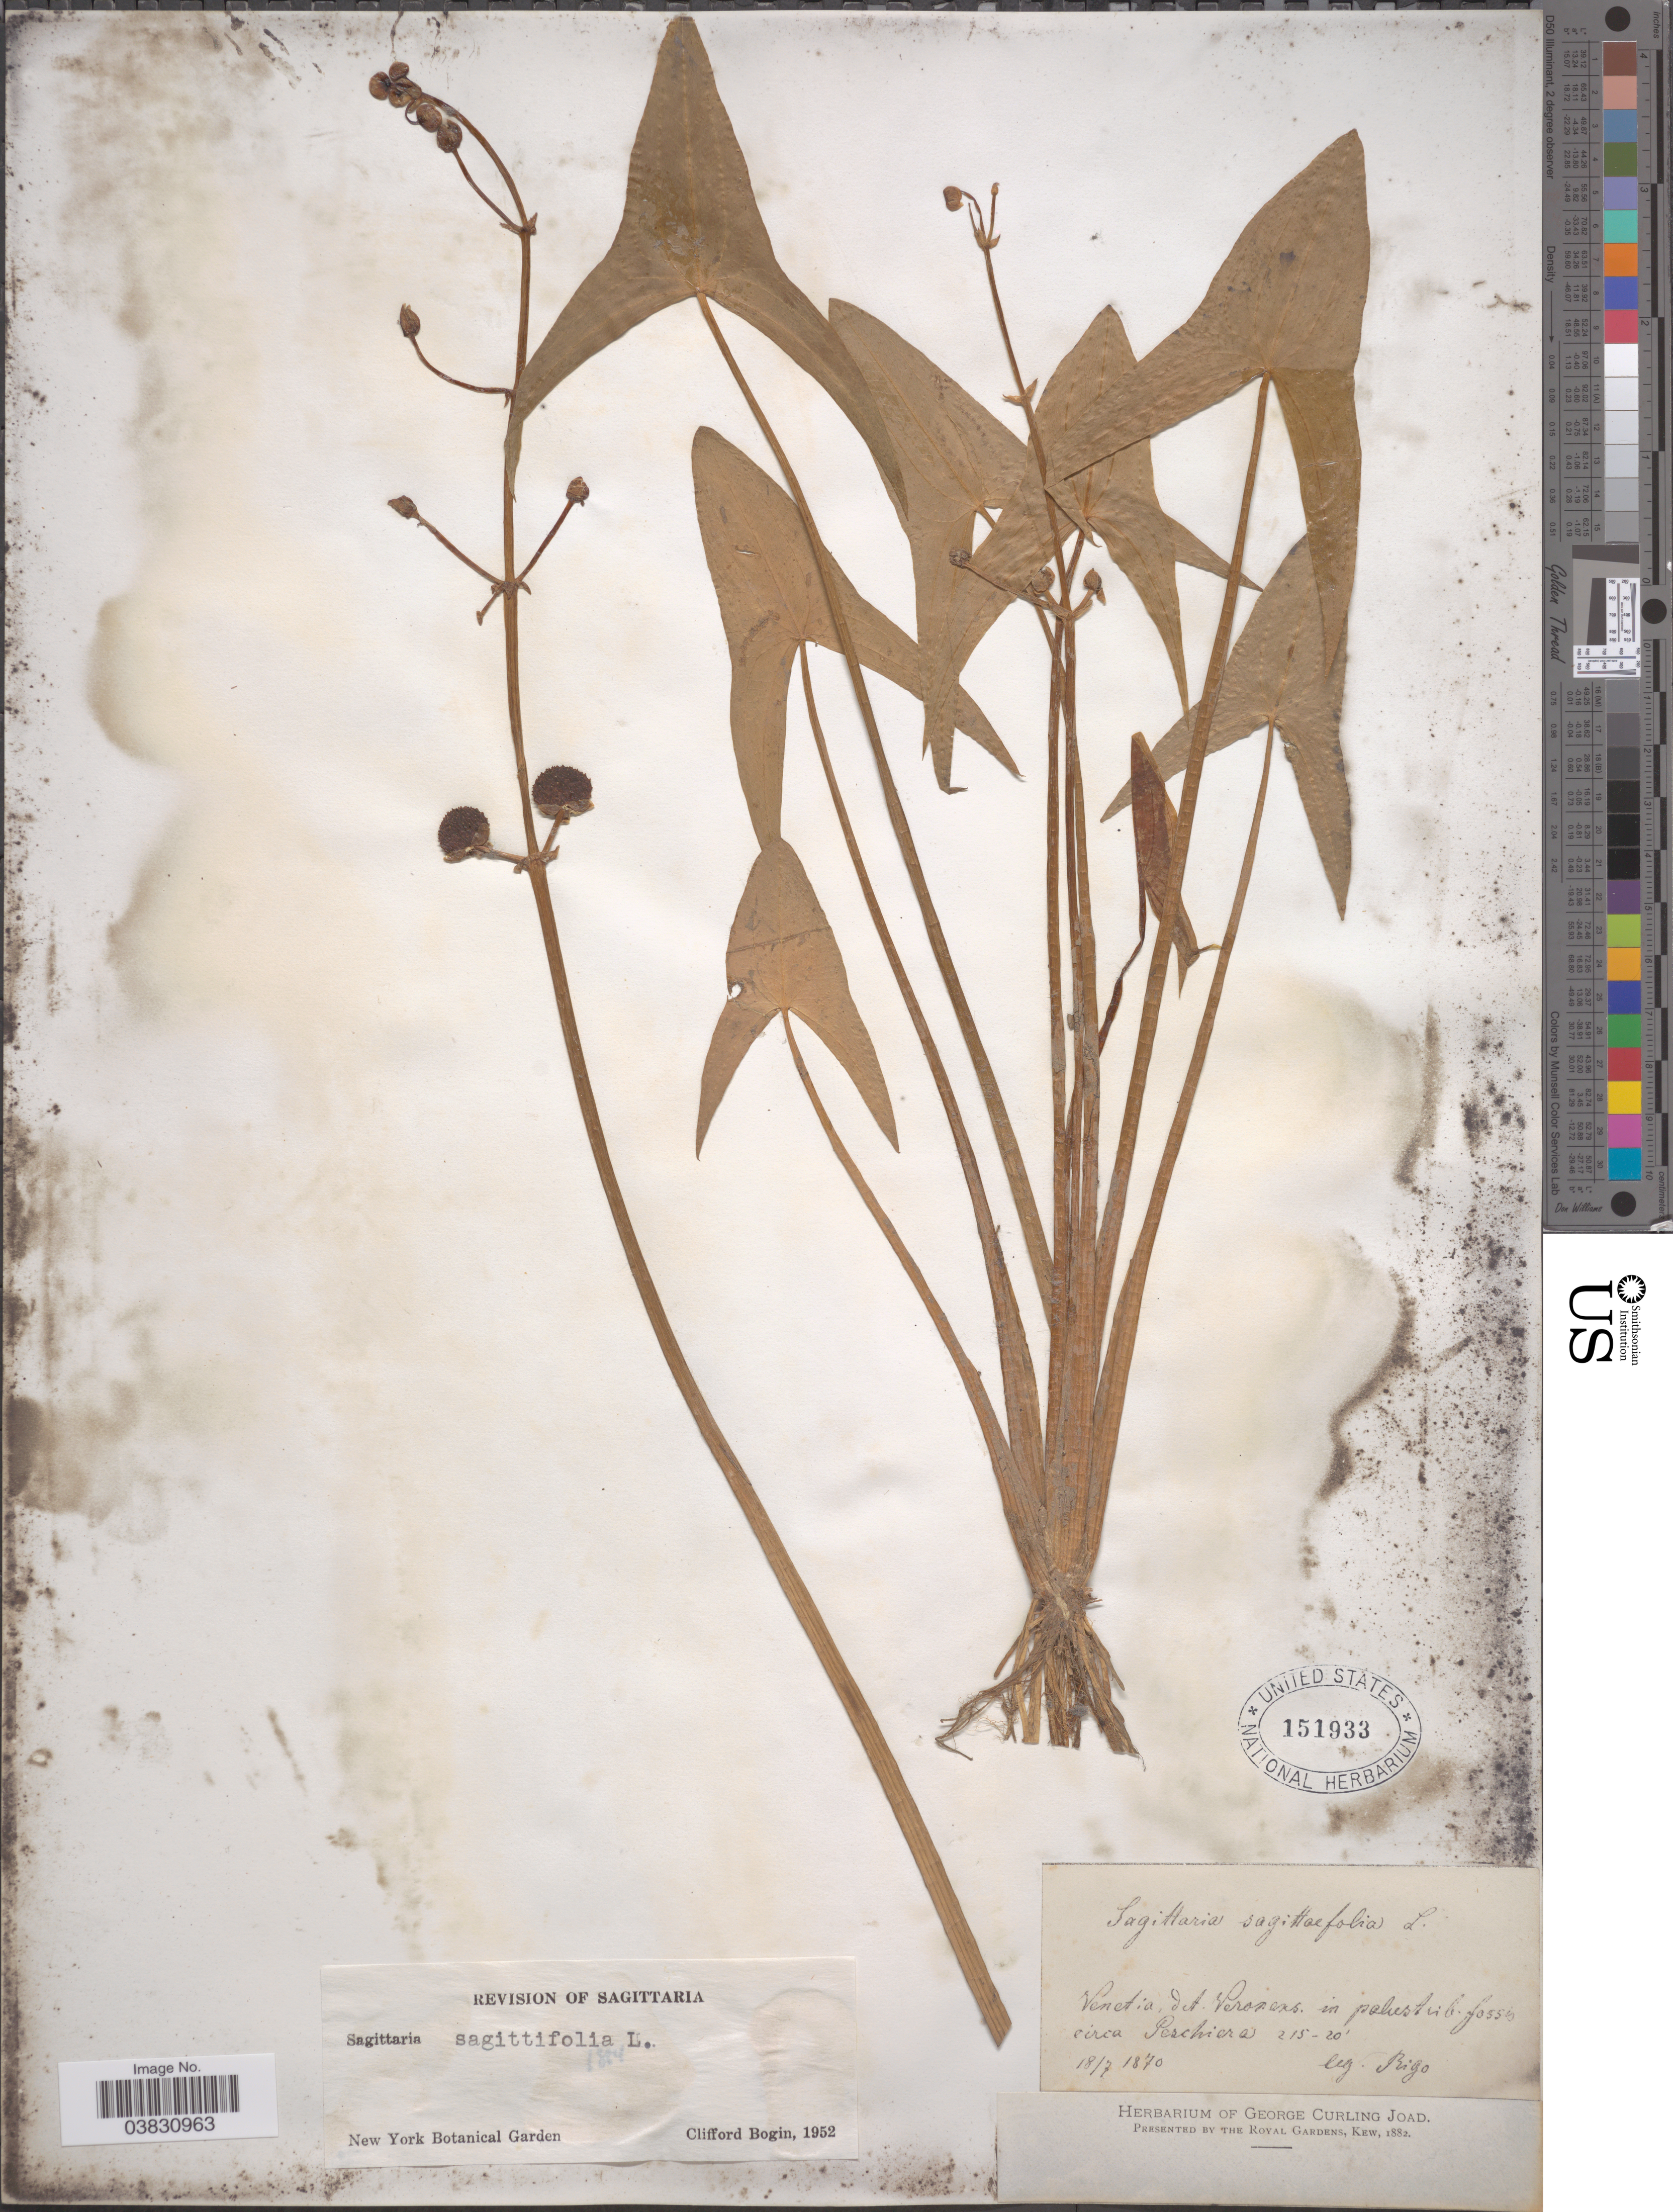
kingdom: Plantae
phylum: Tracheophyta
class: Liliopsida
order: Alismatales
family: Alismataceae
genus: Sagittaria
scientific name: Sagittaria sagittifolia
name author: L.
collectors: -- Rigo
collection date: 1870-07-18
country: Italy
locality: Venetia, det. Veronens. in polustrib. fossis circa Peschiera.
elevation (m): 6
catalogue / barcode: US 151933